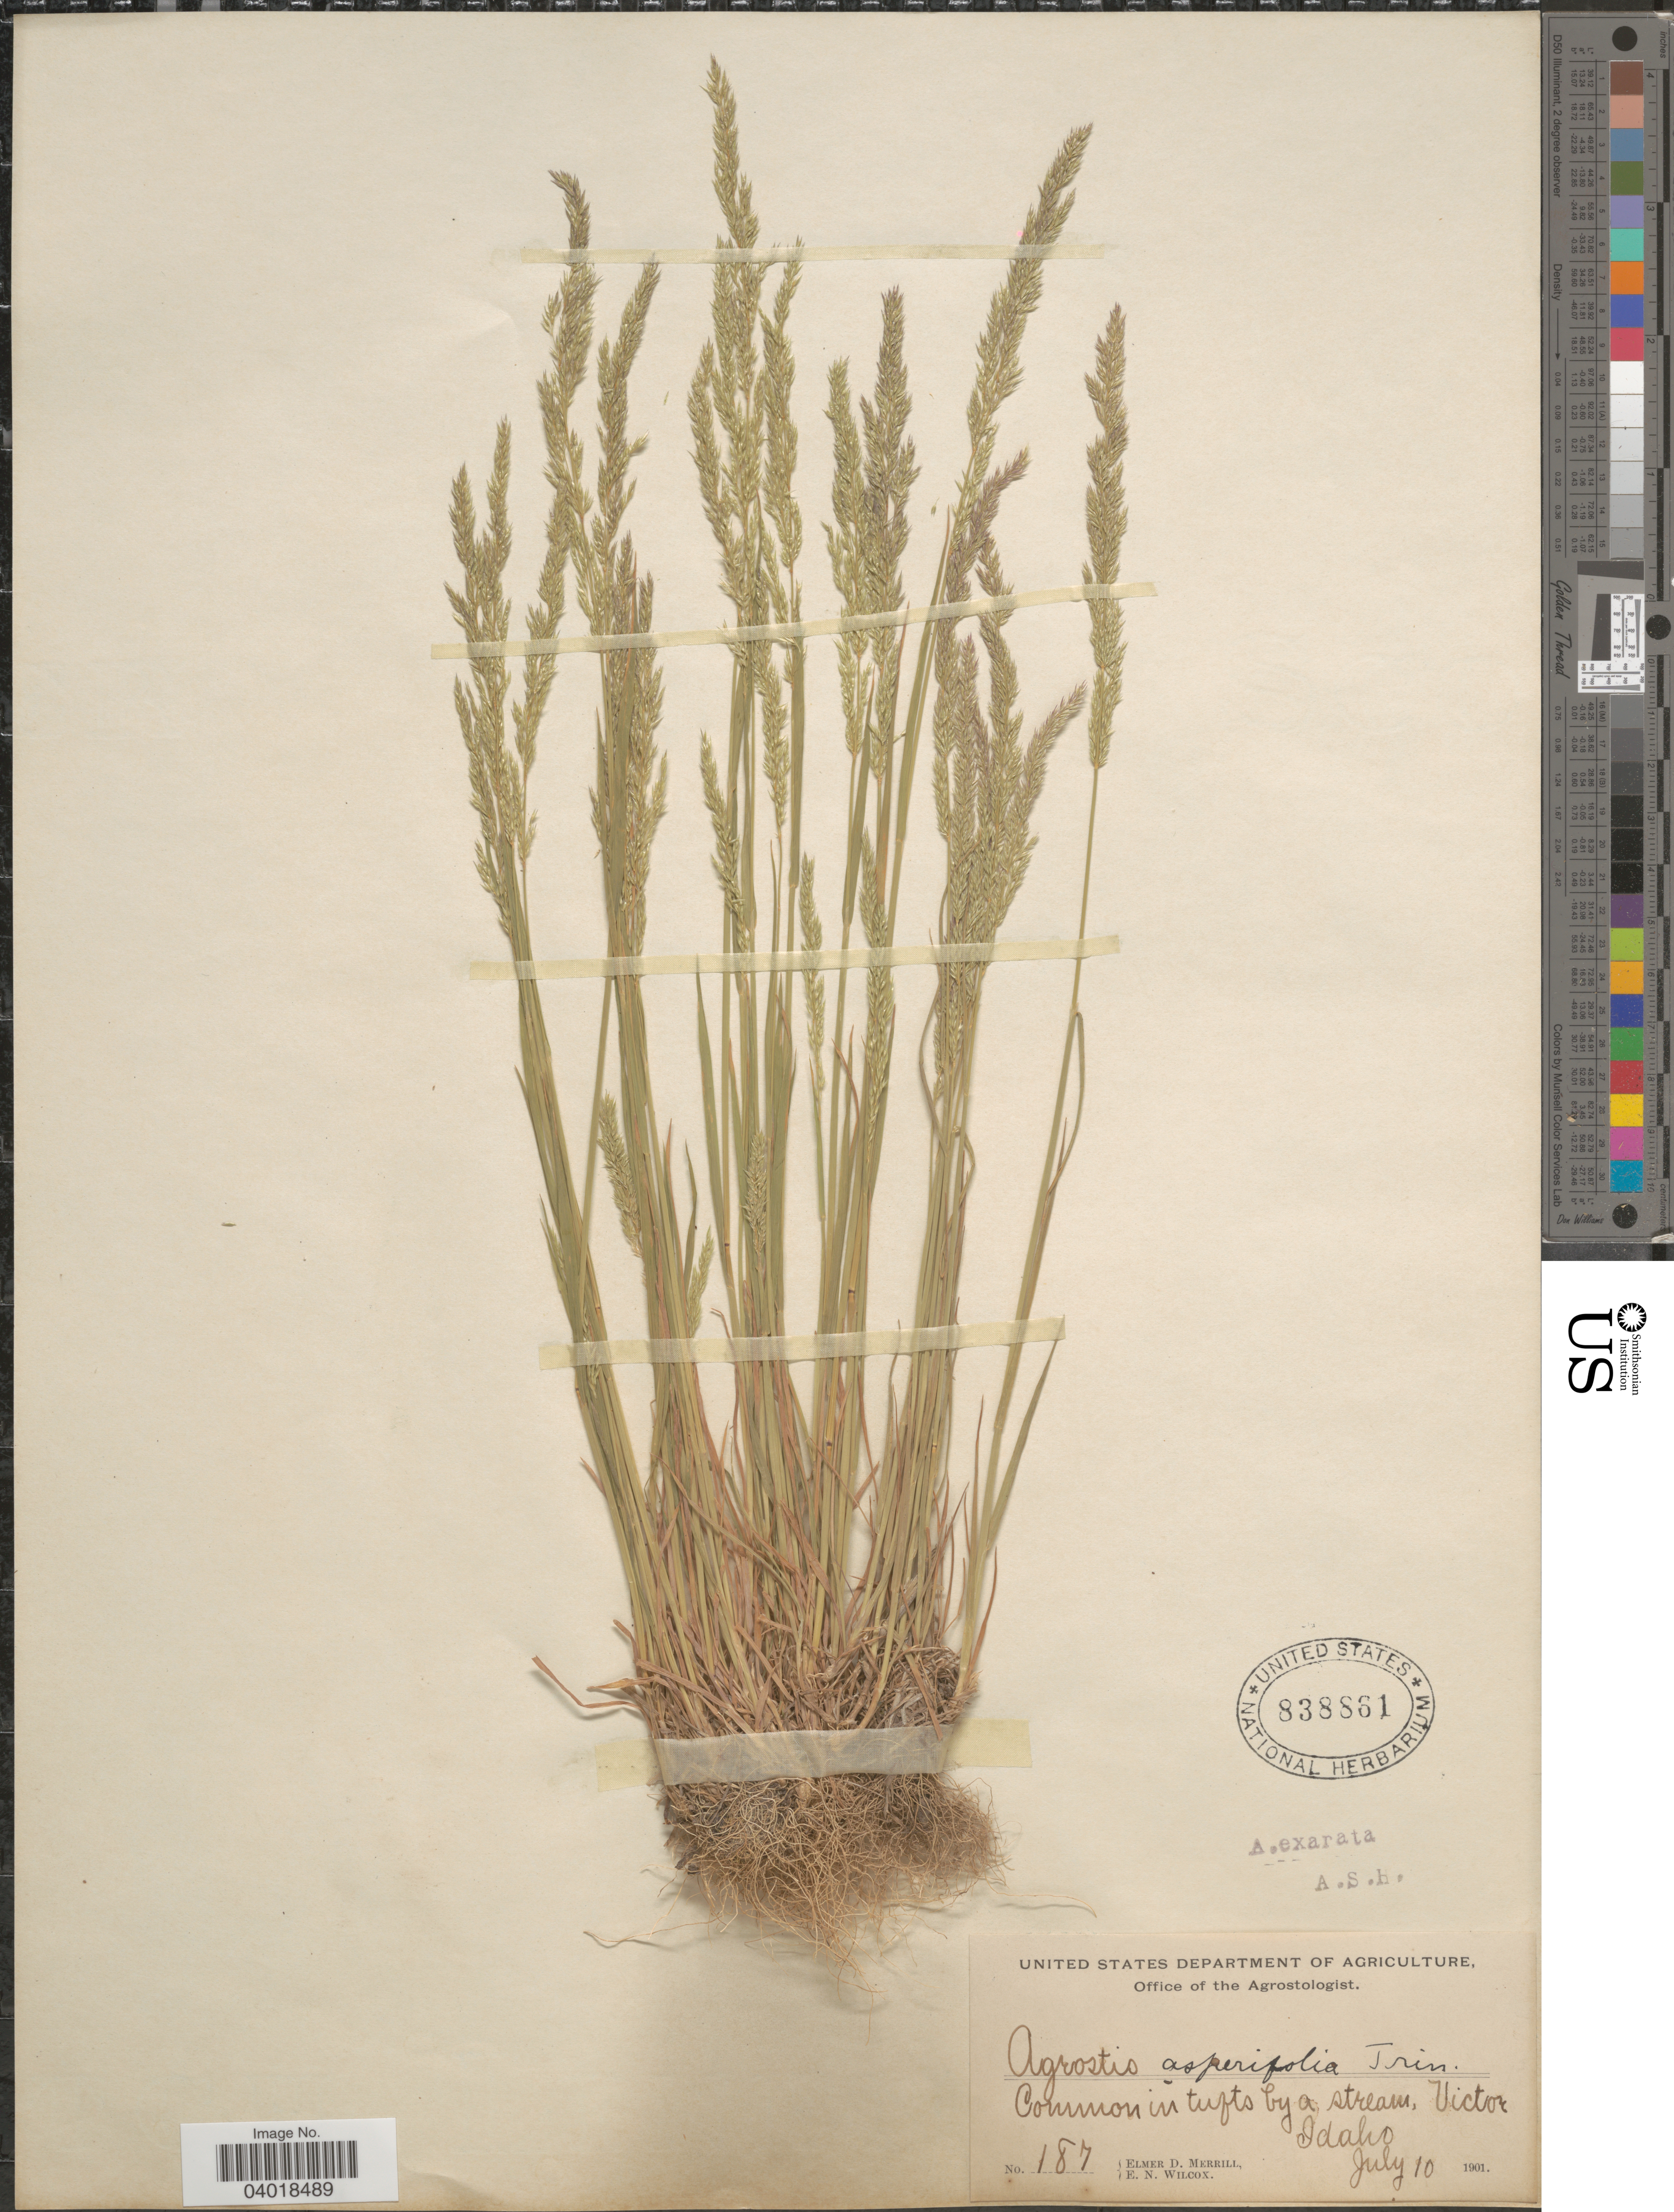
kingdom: Plantae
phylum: Tracheophyta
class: Liliopsida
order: Poales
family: Poaceae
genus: Agrostis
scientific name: Agrostis exarata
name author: Trin.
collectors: E. D. Merrill & E. Wilcox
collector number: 187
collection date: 1901-07-10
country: United States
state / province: Idaho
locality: Victor.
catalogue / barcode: US 838861